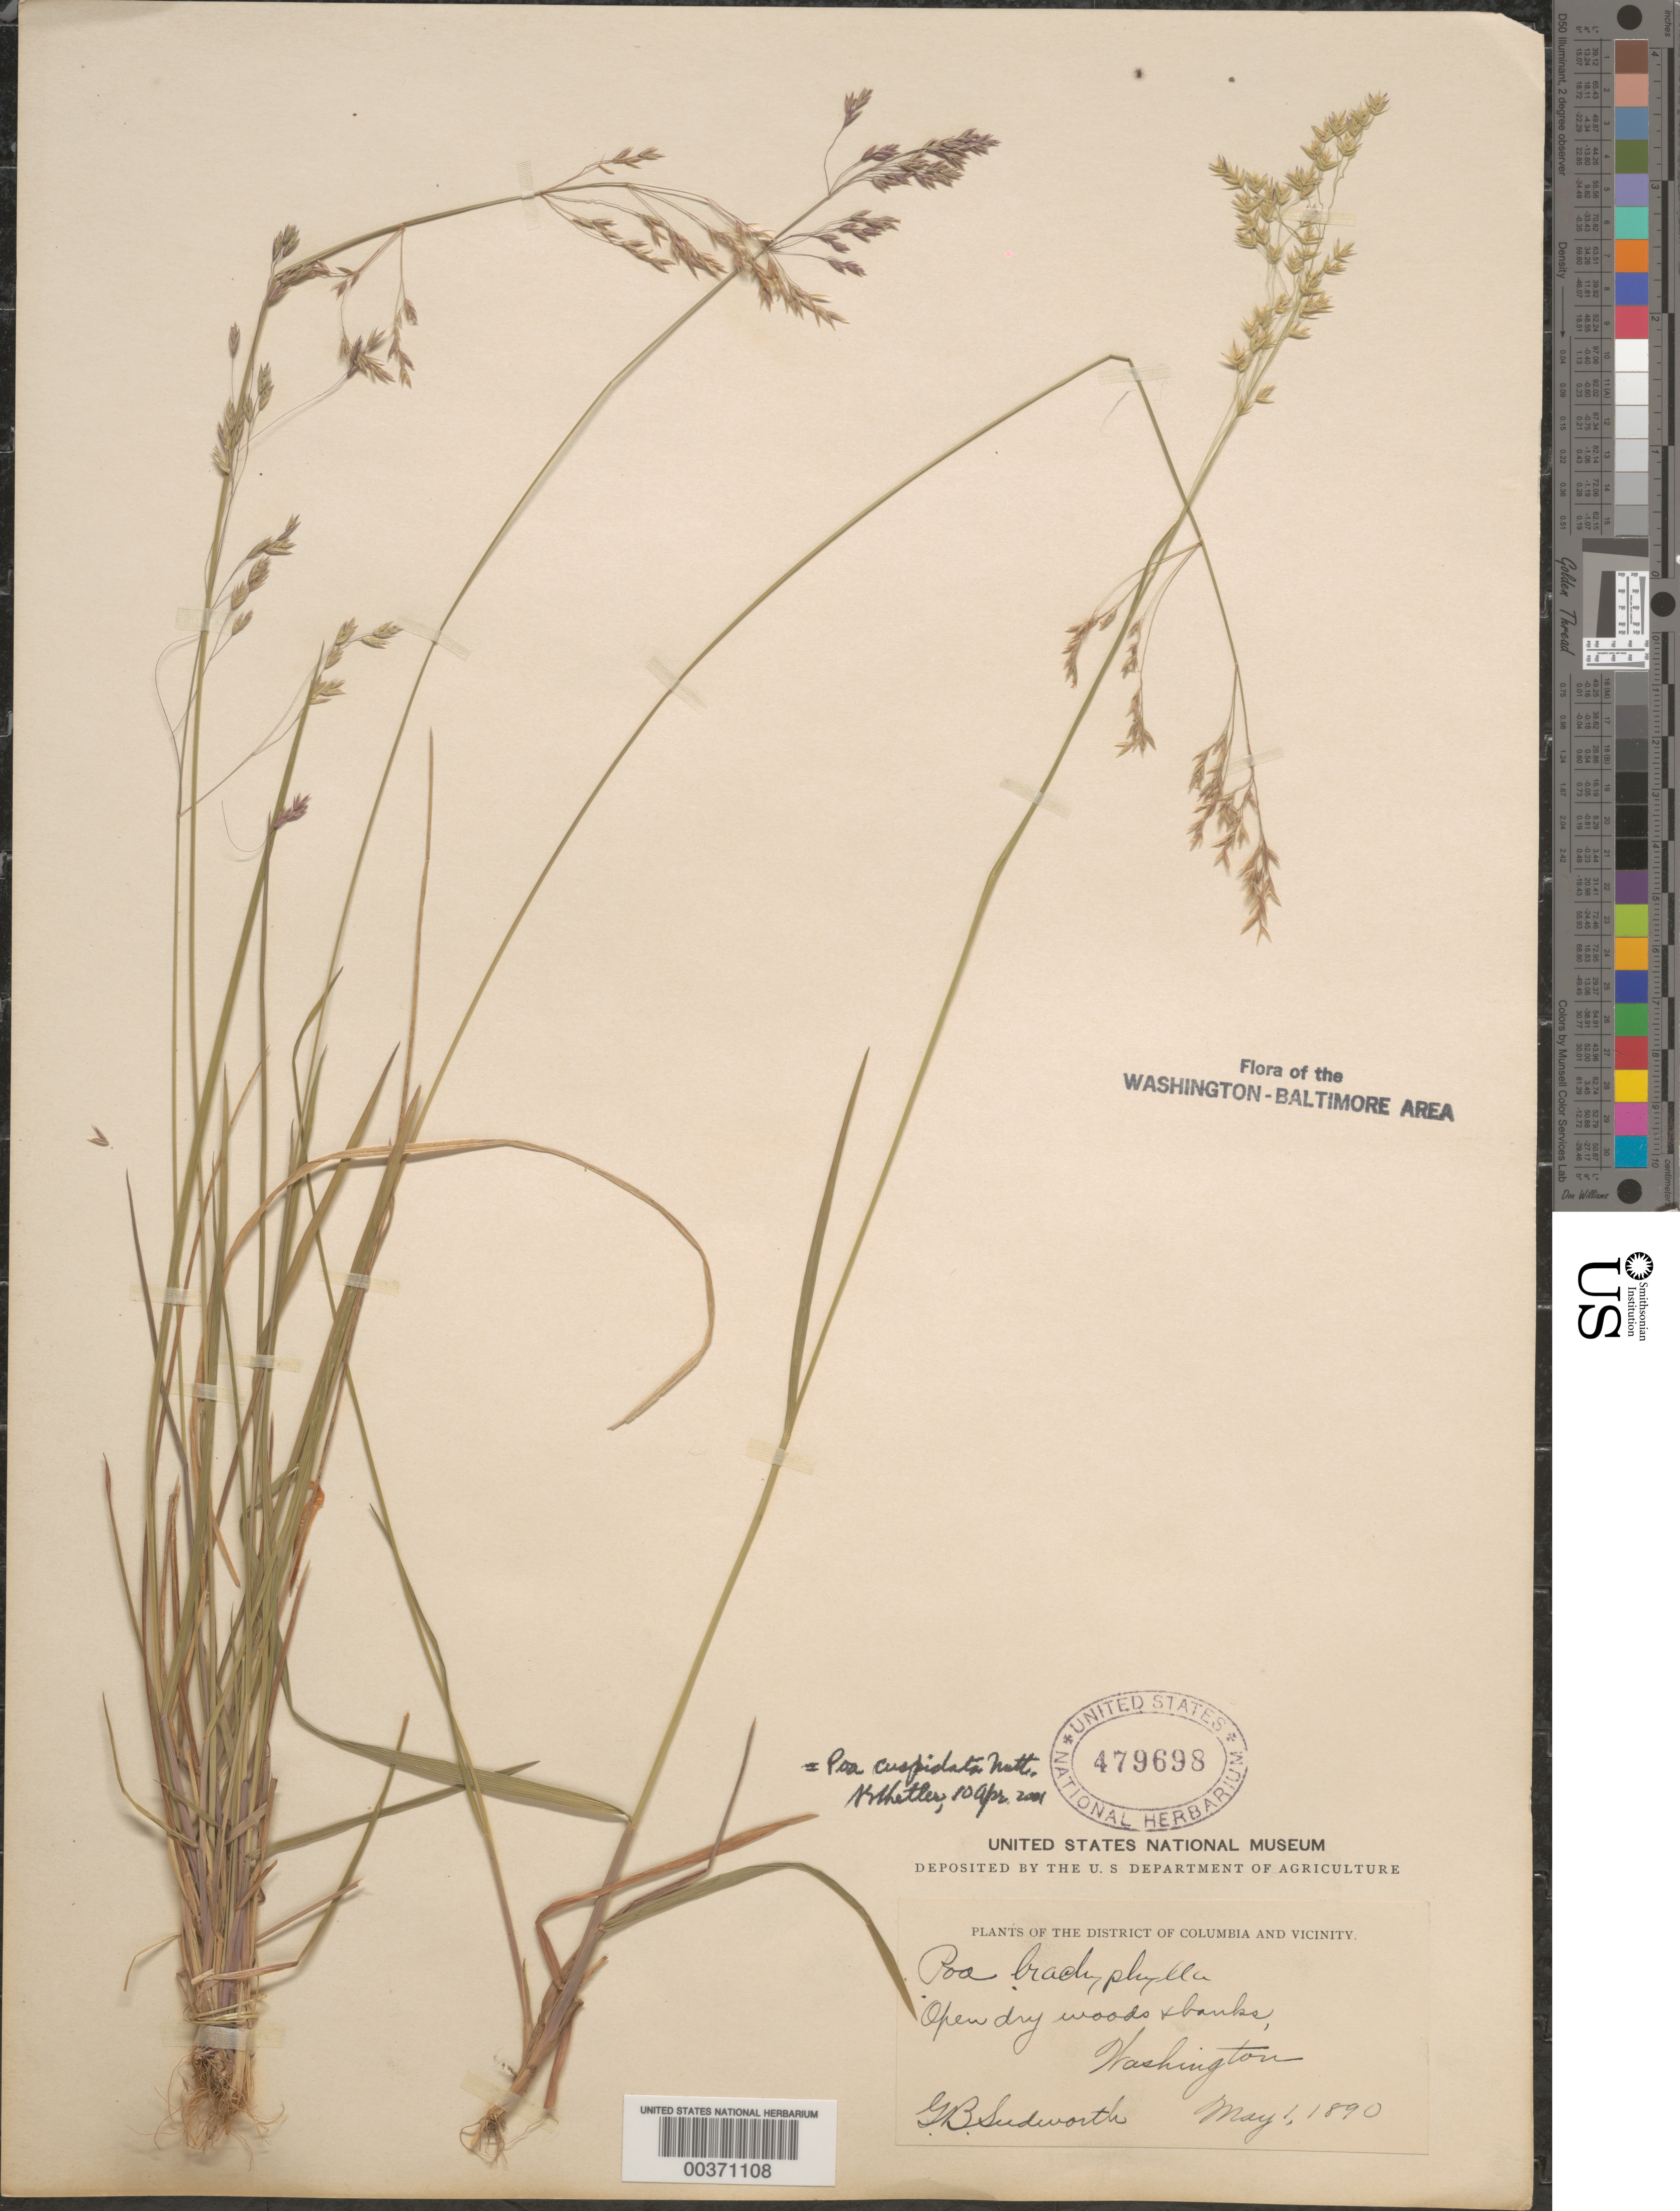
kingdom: Plantae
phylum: Tracheophyta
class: Liliopsida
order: Poales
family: Poaceae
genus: Poa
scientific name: Poa cuspidata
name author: Nutt.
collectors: G. B. Sudworth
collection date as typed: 01 May 1890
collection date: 1890-05-01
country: United States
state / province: District of Columbia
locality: Washington DC area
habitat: Open dry woods and banks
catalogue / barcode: US 479698